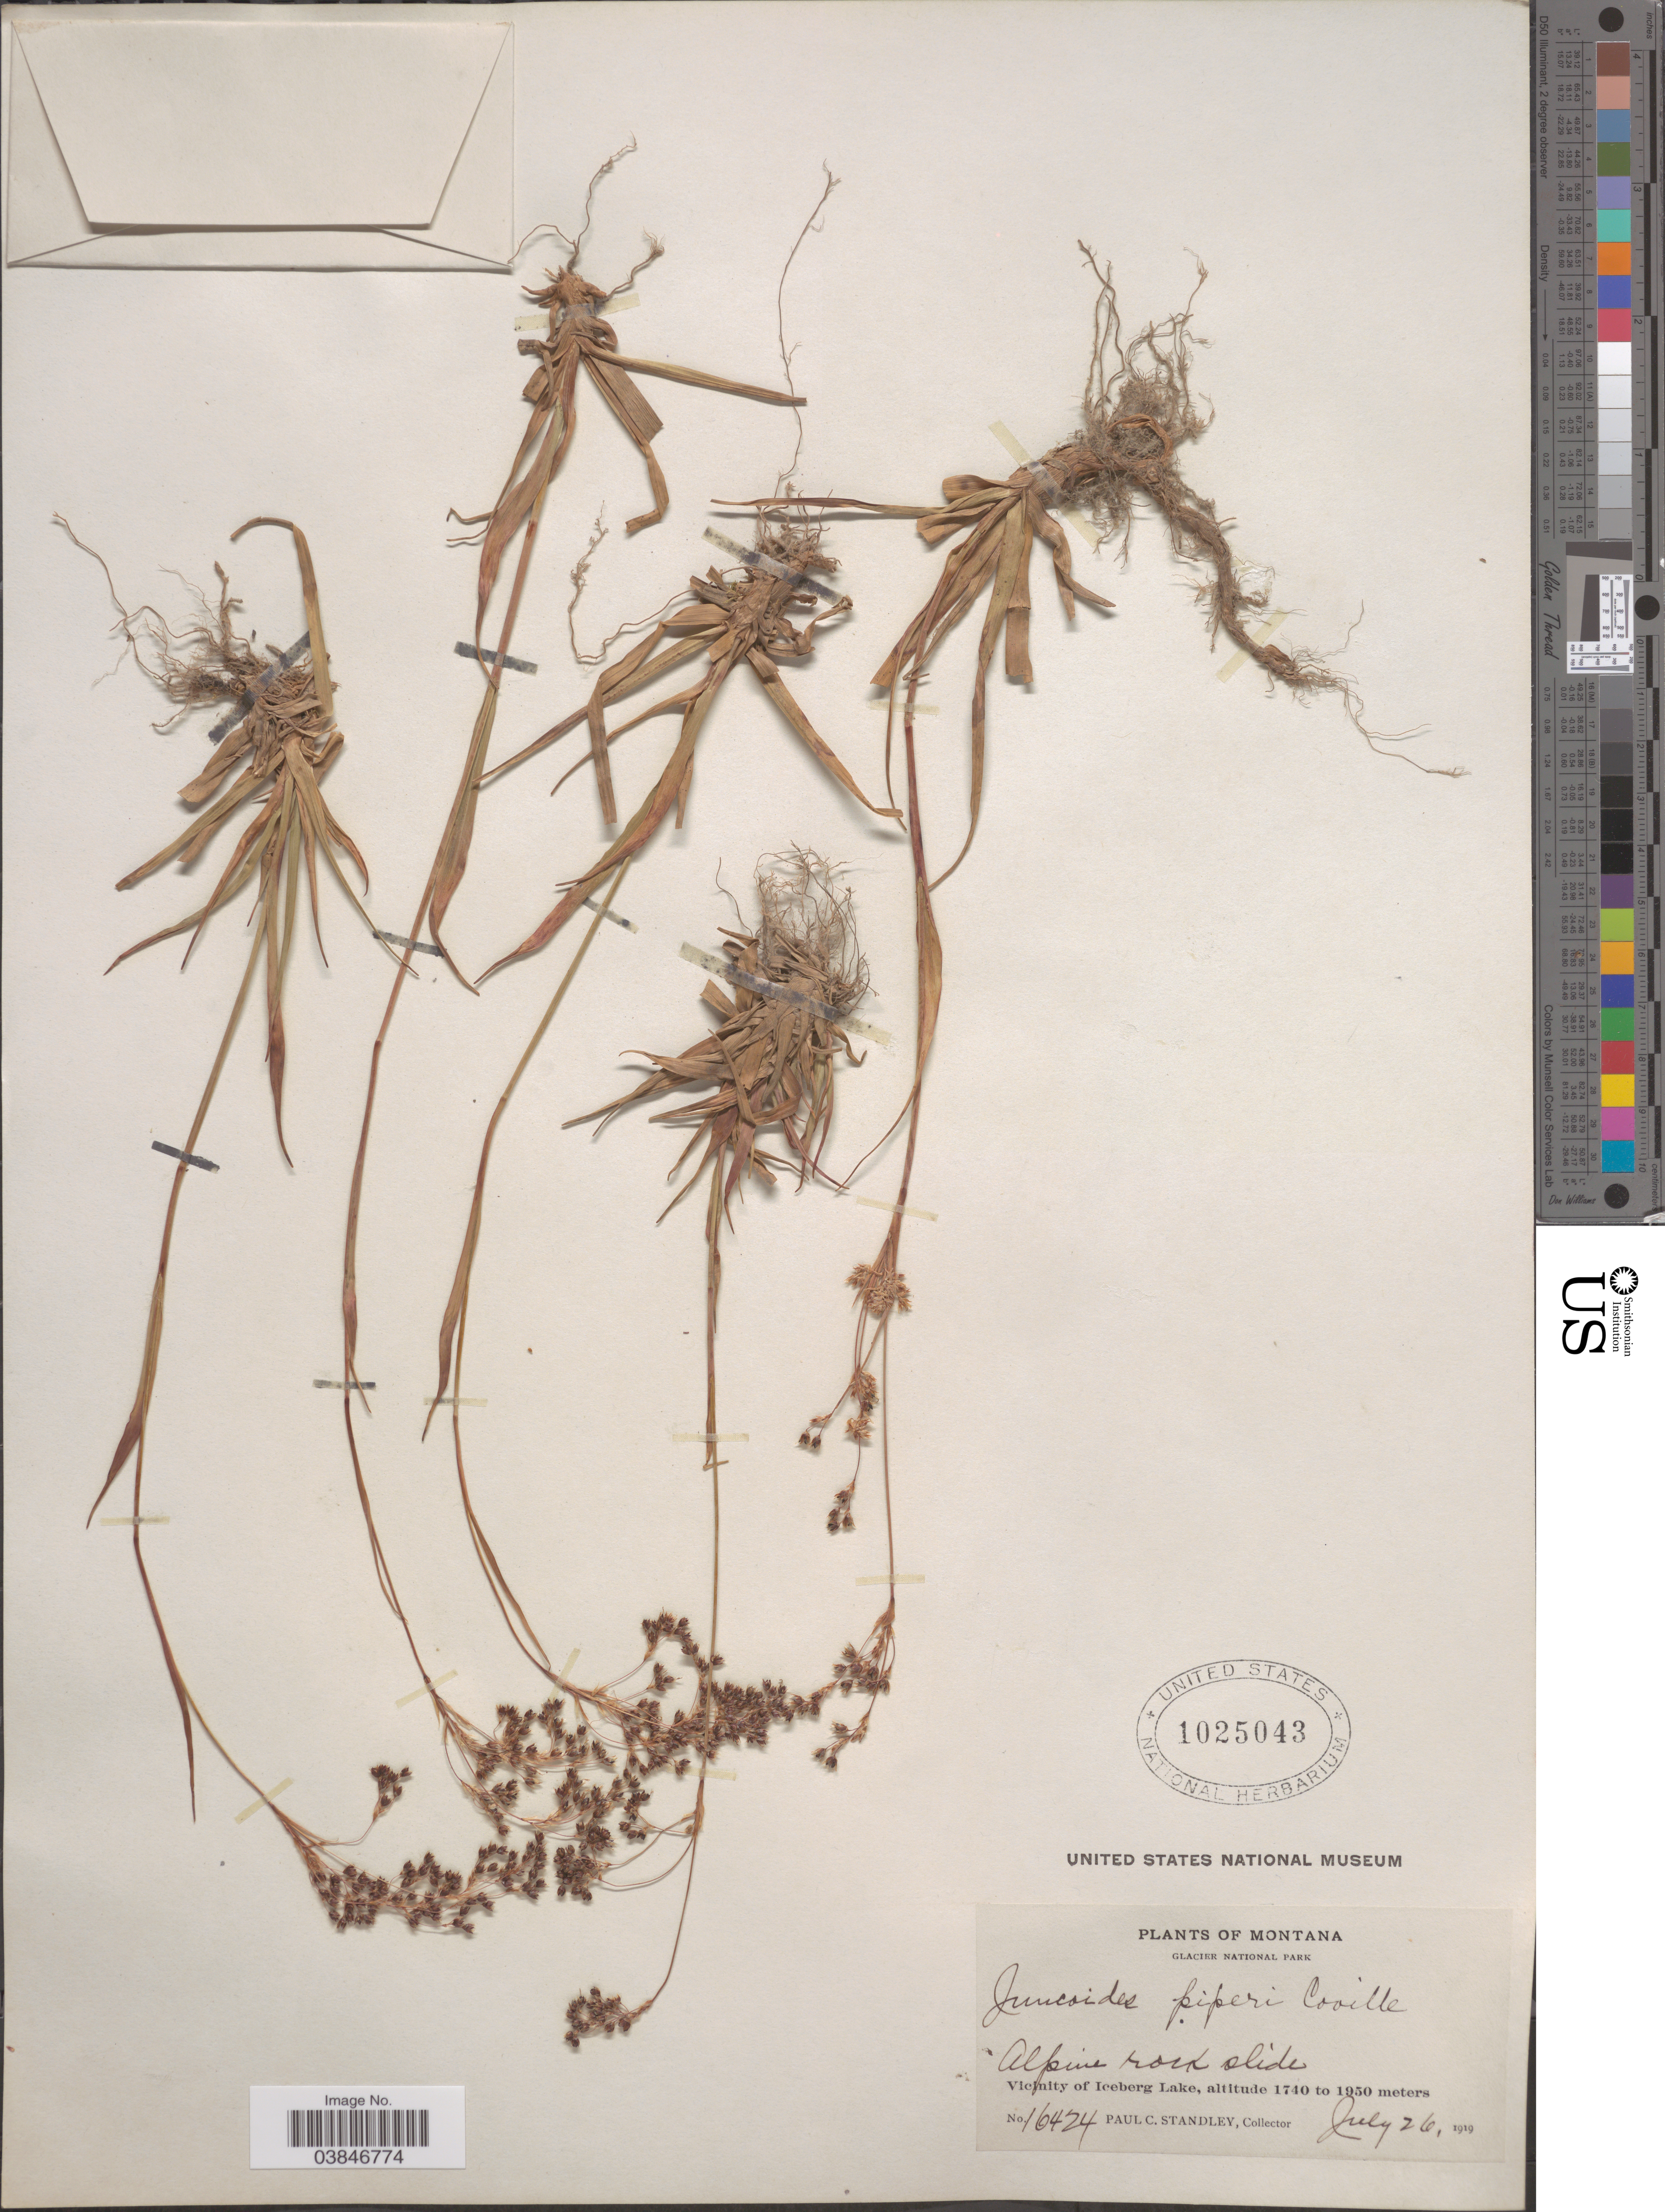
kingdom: Plantae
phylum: Tracheophyta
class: Liliopsida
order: Poales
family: Juncaceae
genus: Luzula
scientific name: Luzula piperi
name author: (Coville) M.E. Jones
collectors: P. C. Standley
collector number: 16424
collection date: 1919-07-26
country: United States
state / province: Montana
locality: Glacier National Park. Vicinity of Iceberg Lake.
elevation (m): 1740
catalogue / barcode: US 1025043